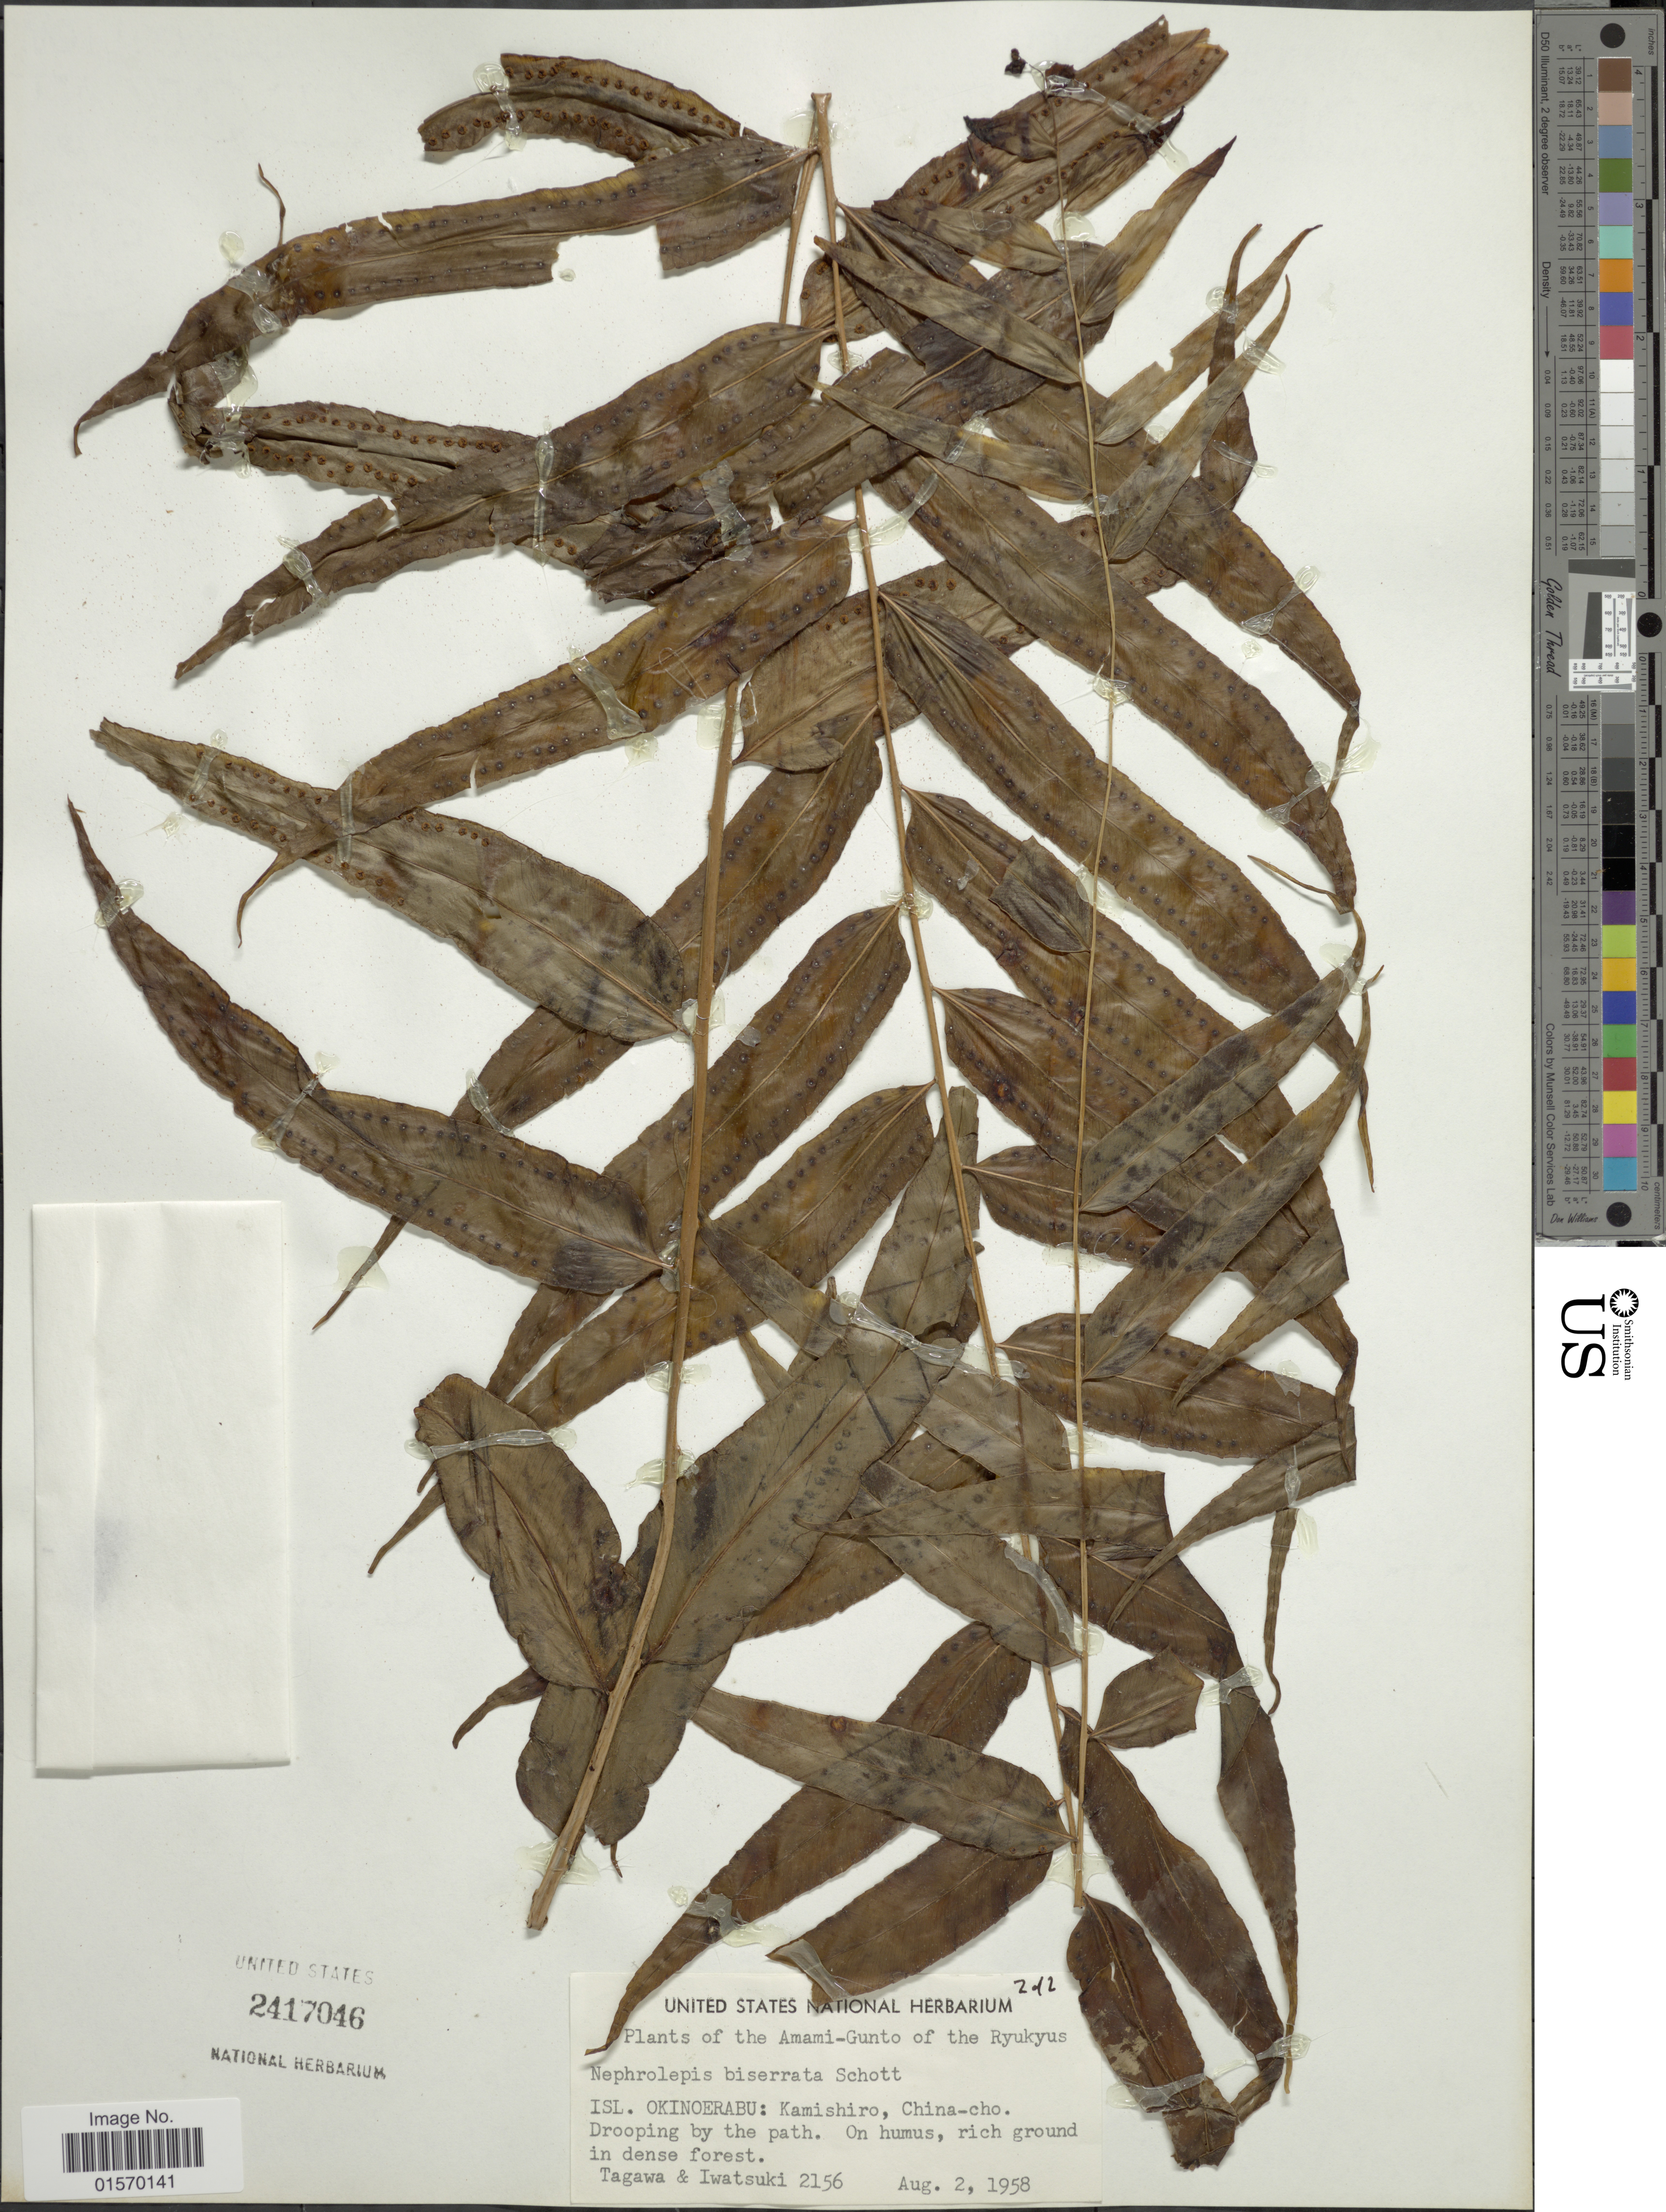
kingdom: Plantae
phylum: Tracheophyta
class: Polypodiopsida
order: Polypodiales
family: Nephrolepidaceae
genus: Nephrolepis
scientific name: Nephrolepis biserrata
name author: (Sw.) Schott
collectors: Tagawa & Iwatsuki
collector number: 2156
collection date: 1958-08-02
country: Japan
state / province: Okinawa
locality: Amami-Gunto of the Ryukyus. Isl. Okinoerabu: Kamishiro, China-cho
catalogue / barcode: US 2417046